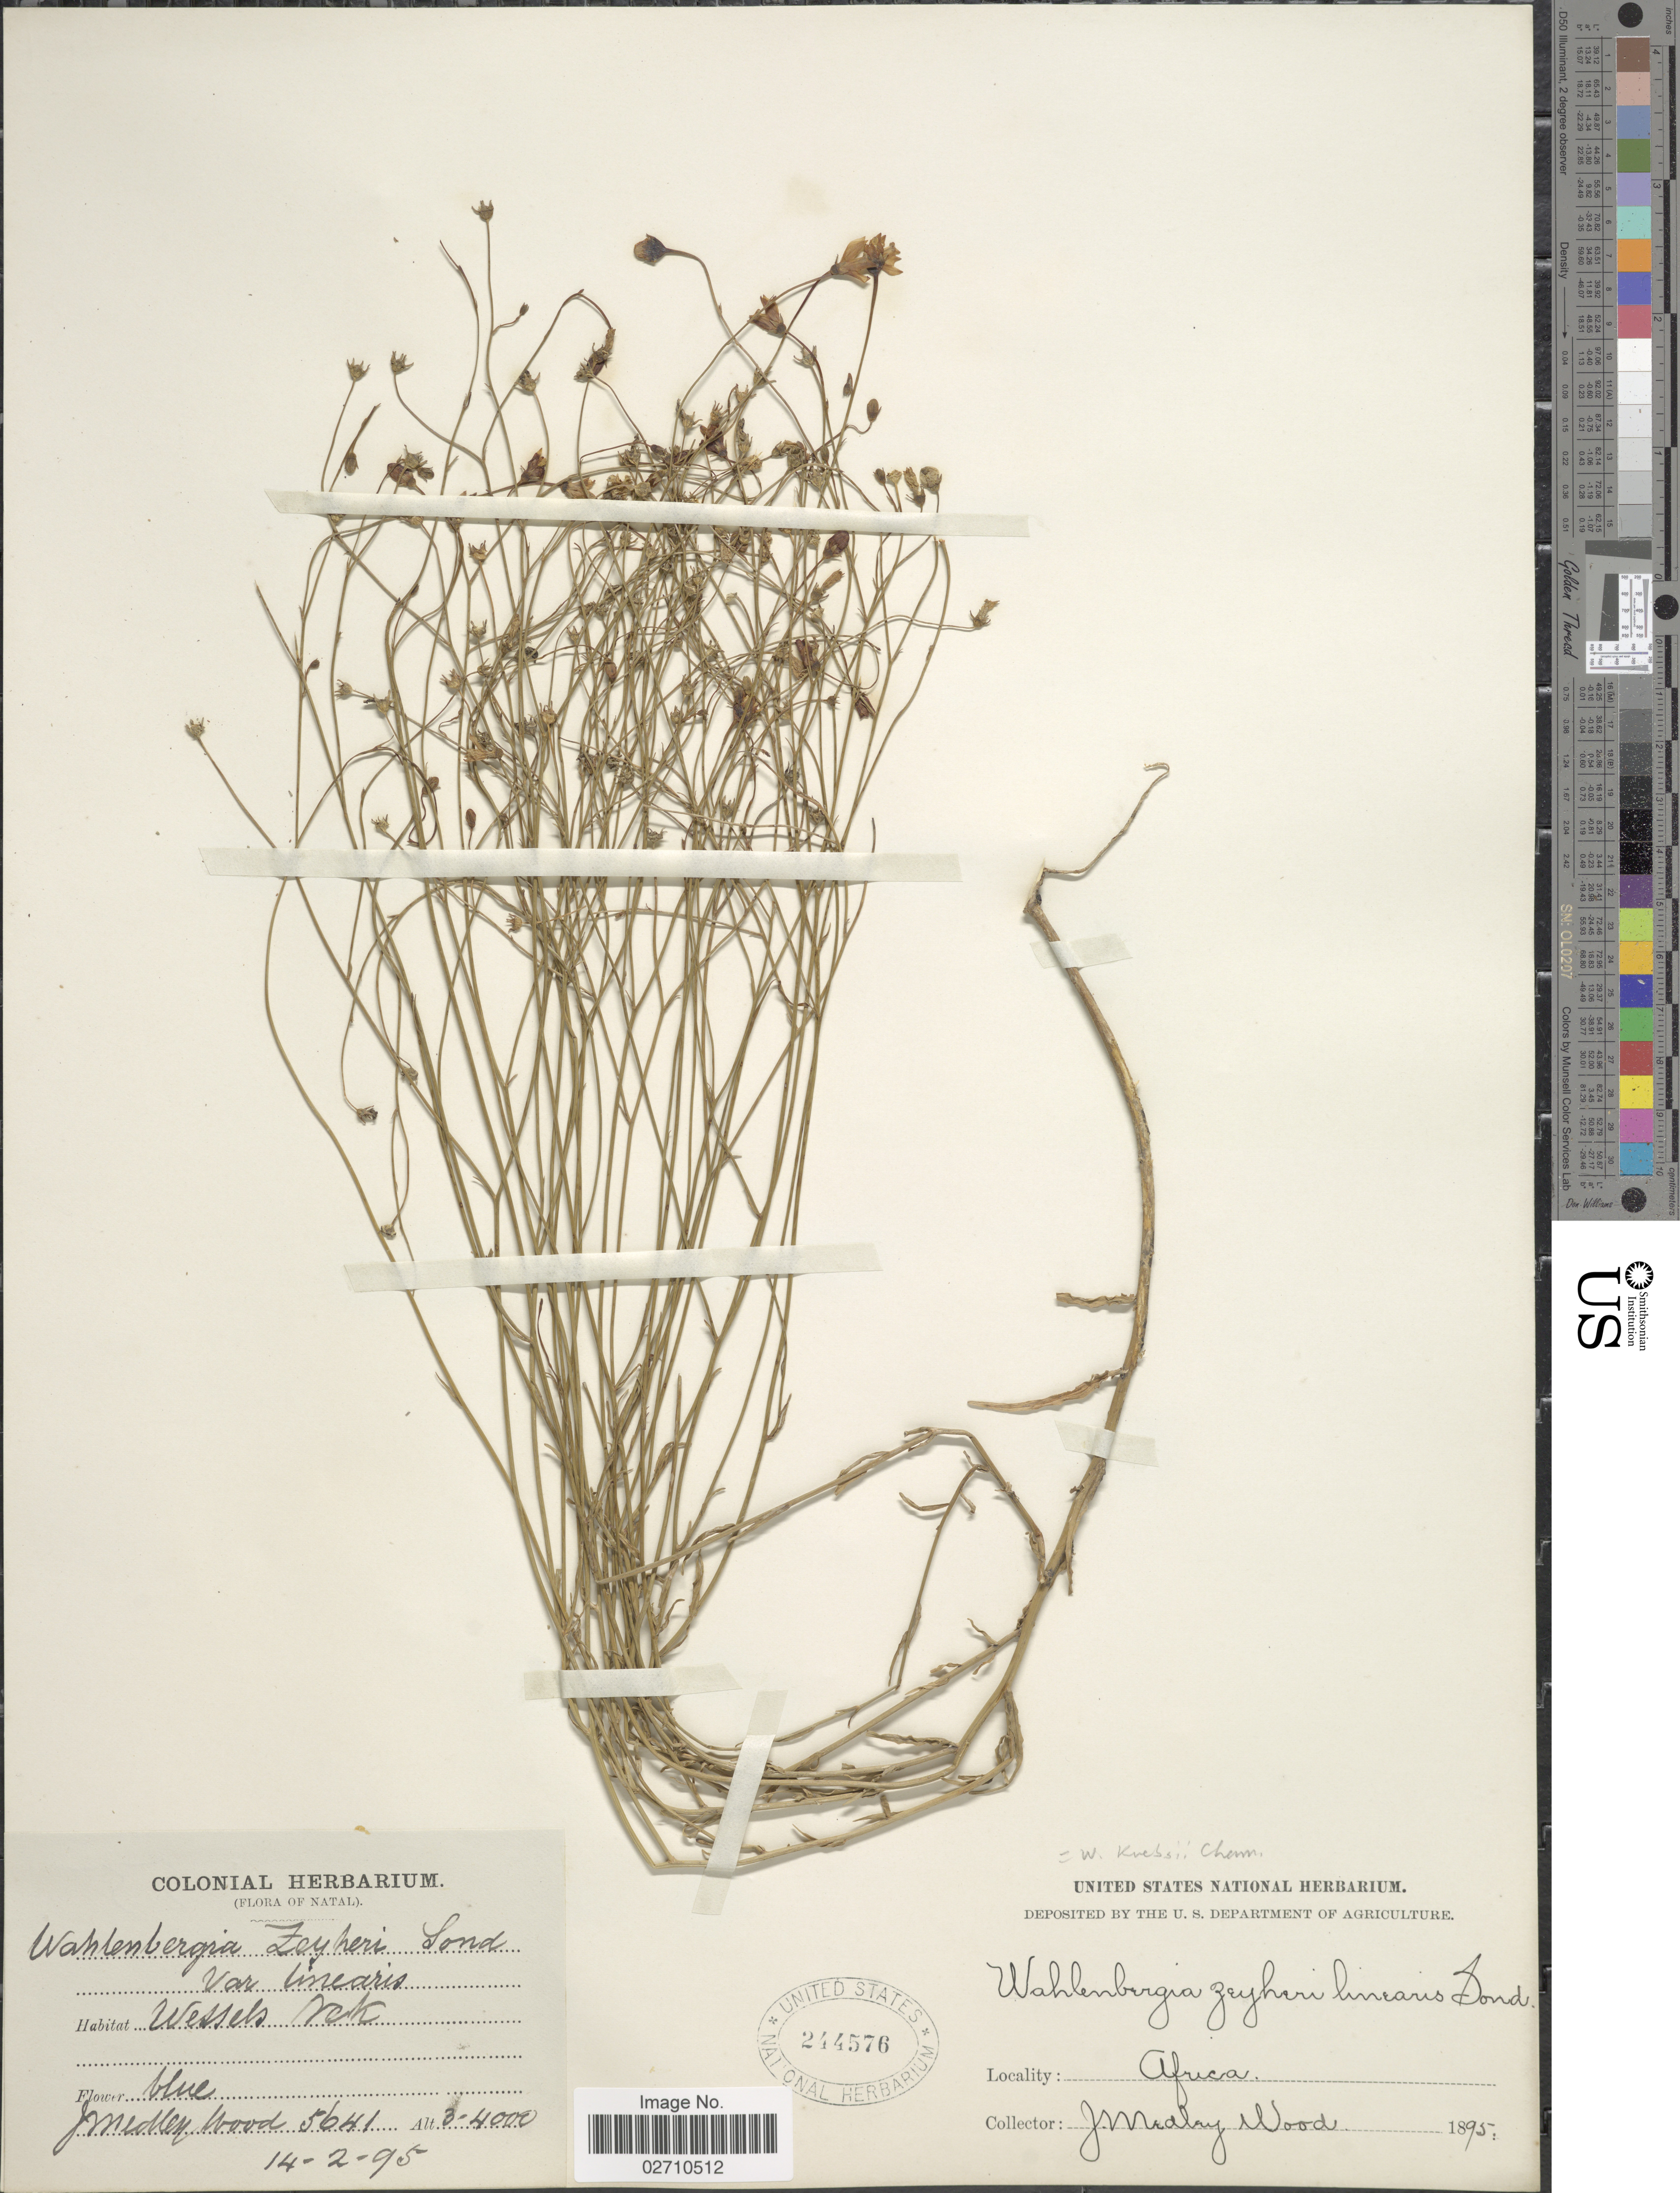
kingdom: Plantae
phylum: Tracheophyta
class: Magnoliopsida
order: Asterales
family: Campanulaceae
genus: Wahlenbergia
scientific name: Wahlenbergia krebsii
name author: Cham.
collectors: J. Medley Wood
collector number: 5641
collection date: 1895-02-14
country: South Africa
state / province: KwaZulu-Natal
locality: Natal. Wessels Nek.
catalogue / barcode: US 244576